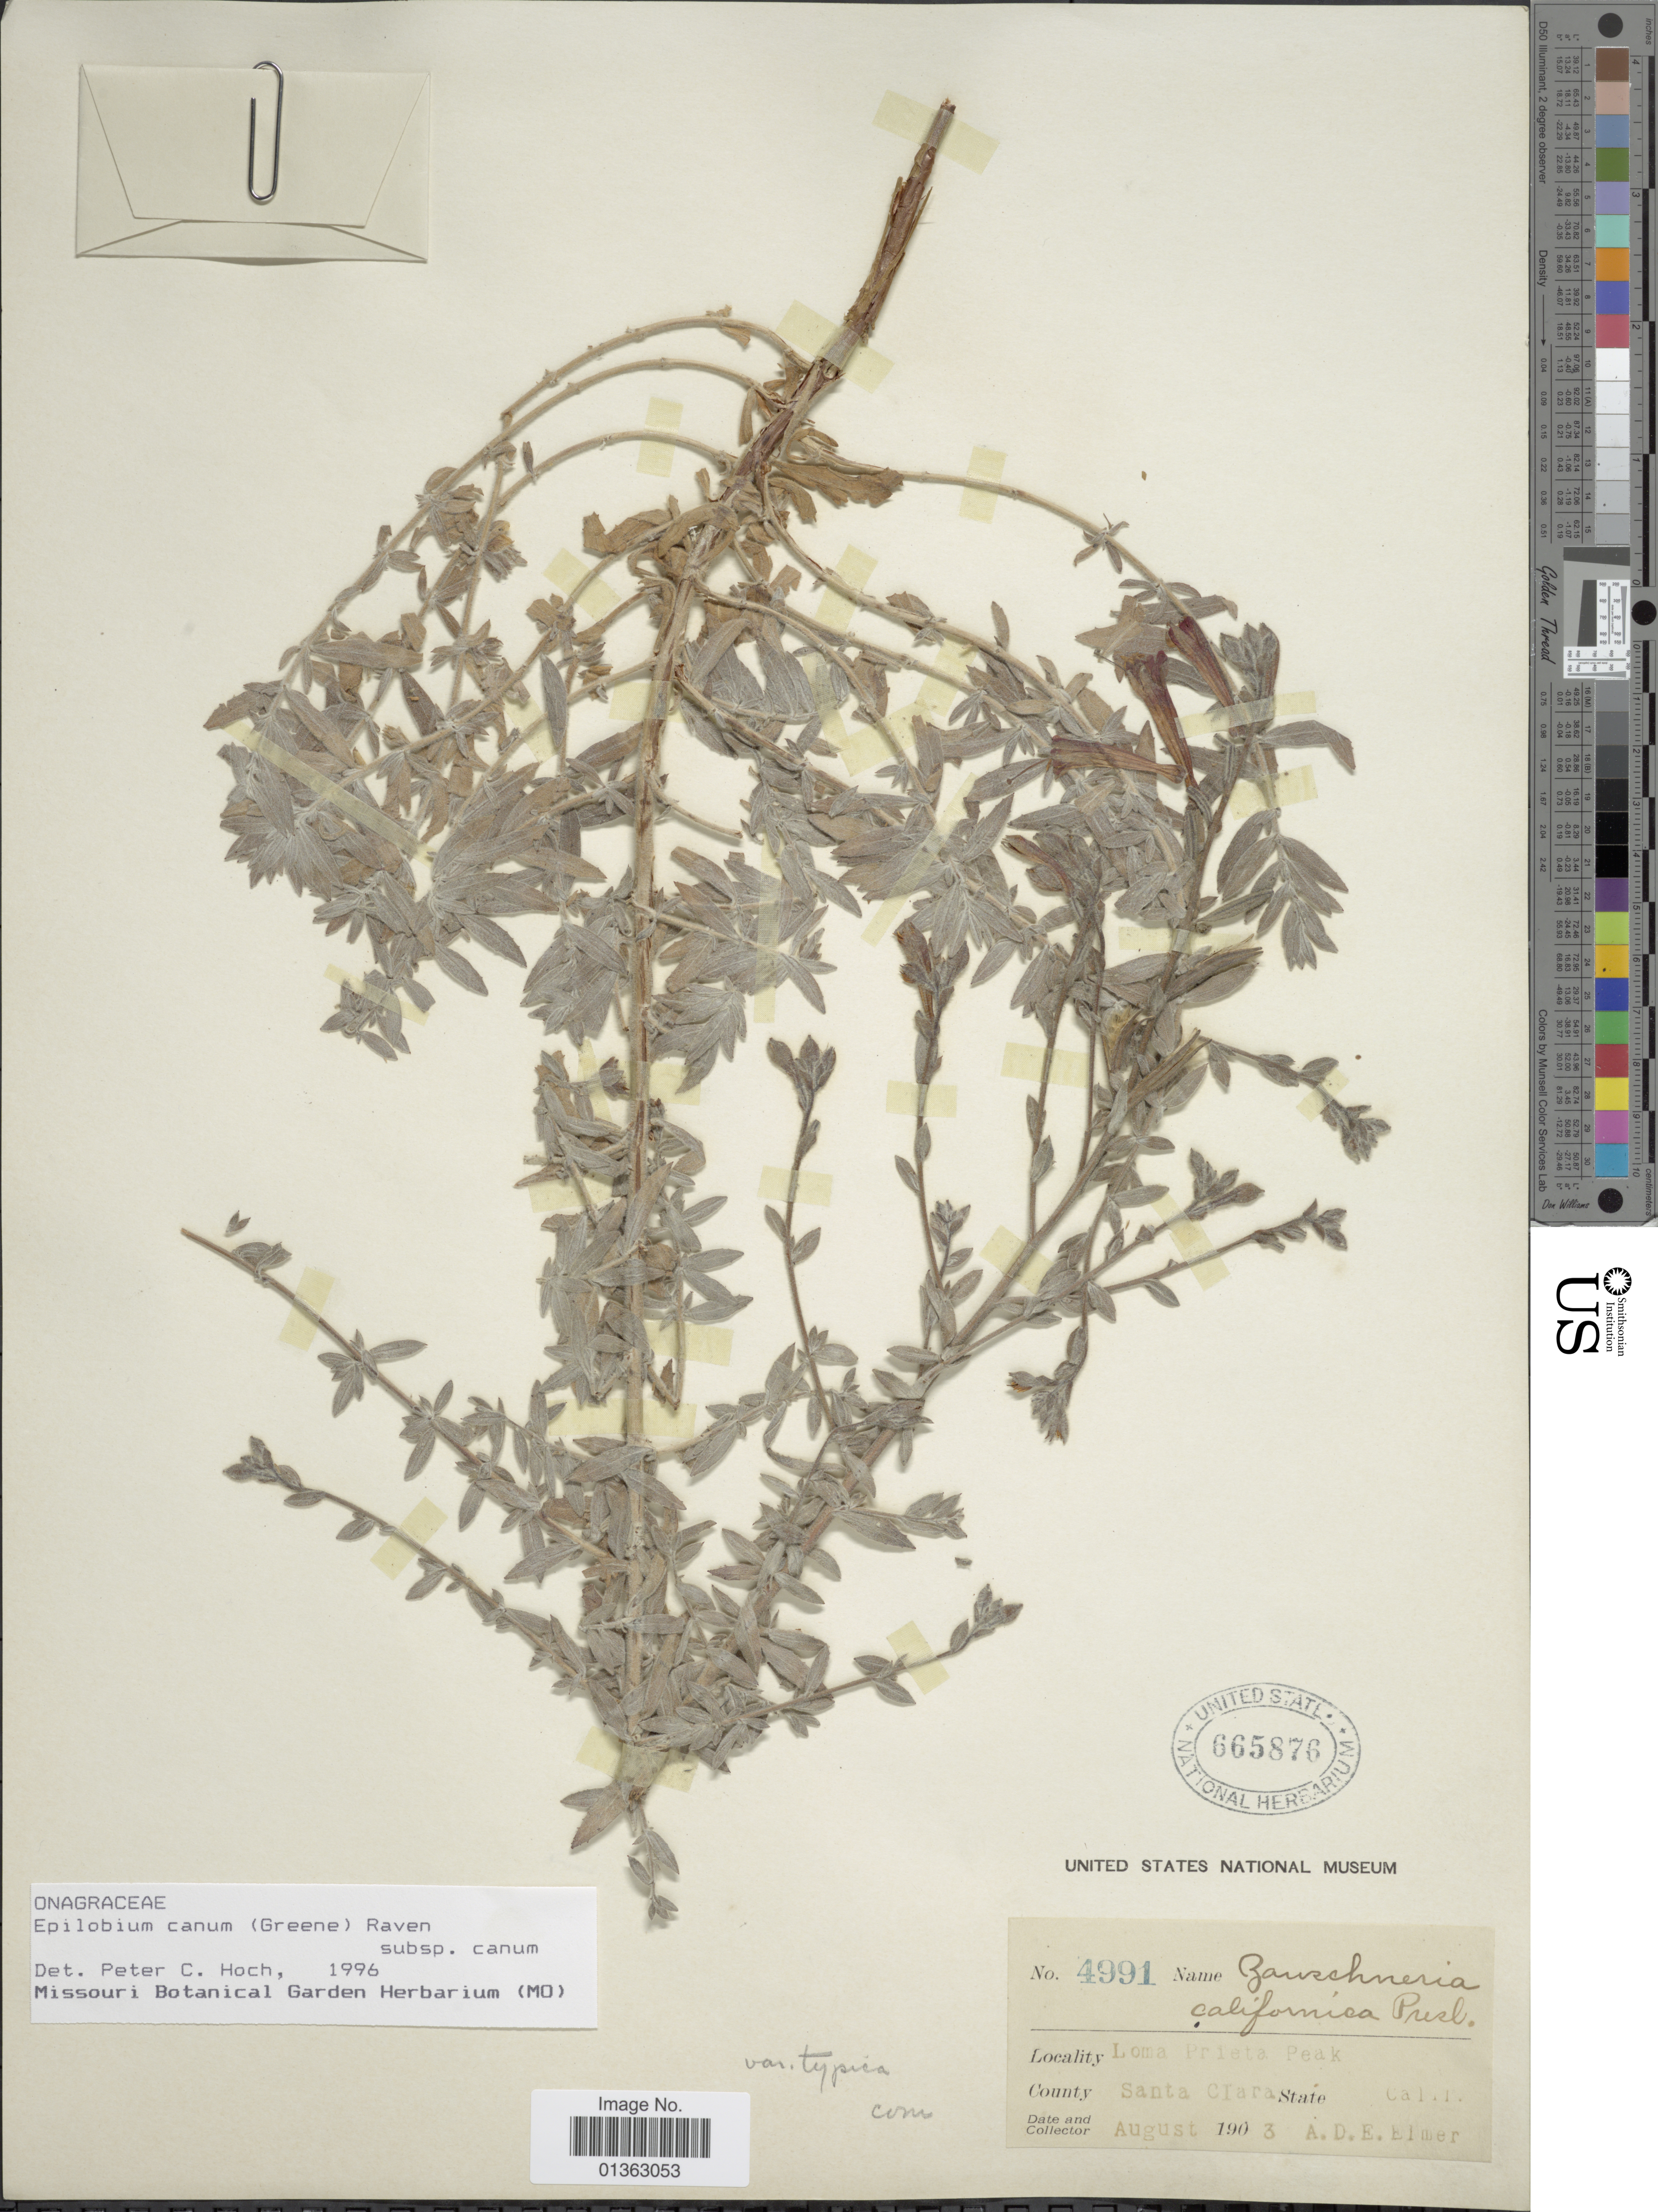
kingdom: Plantae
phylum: Tracheophyta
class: Magnoliopsida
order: Myrtales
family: Onagraceae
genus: Epilobium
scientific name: Epilobium canum subsp. canum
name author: (Greene) P.H. Raven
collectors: A. D. E. Elmer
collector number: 4991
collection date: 1903-08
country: United States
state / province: California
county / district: Santa Clara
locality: County Santa Clara.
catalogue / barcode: US 665876